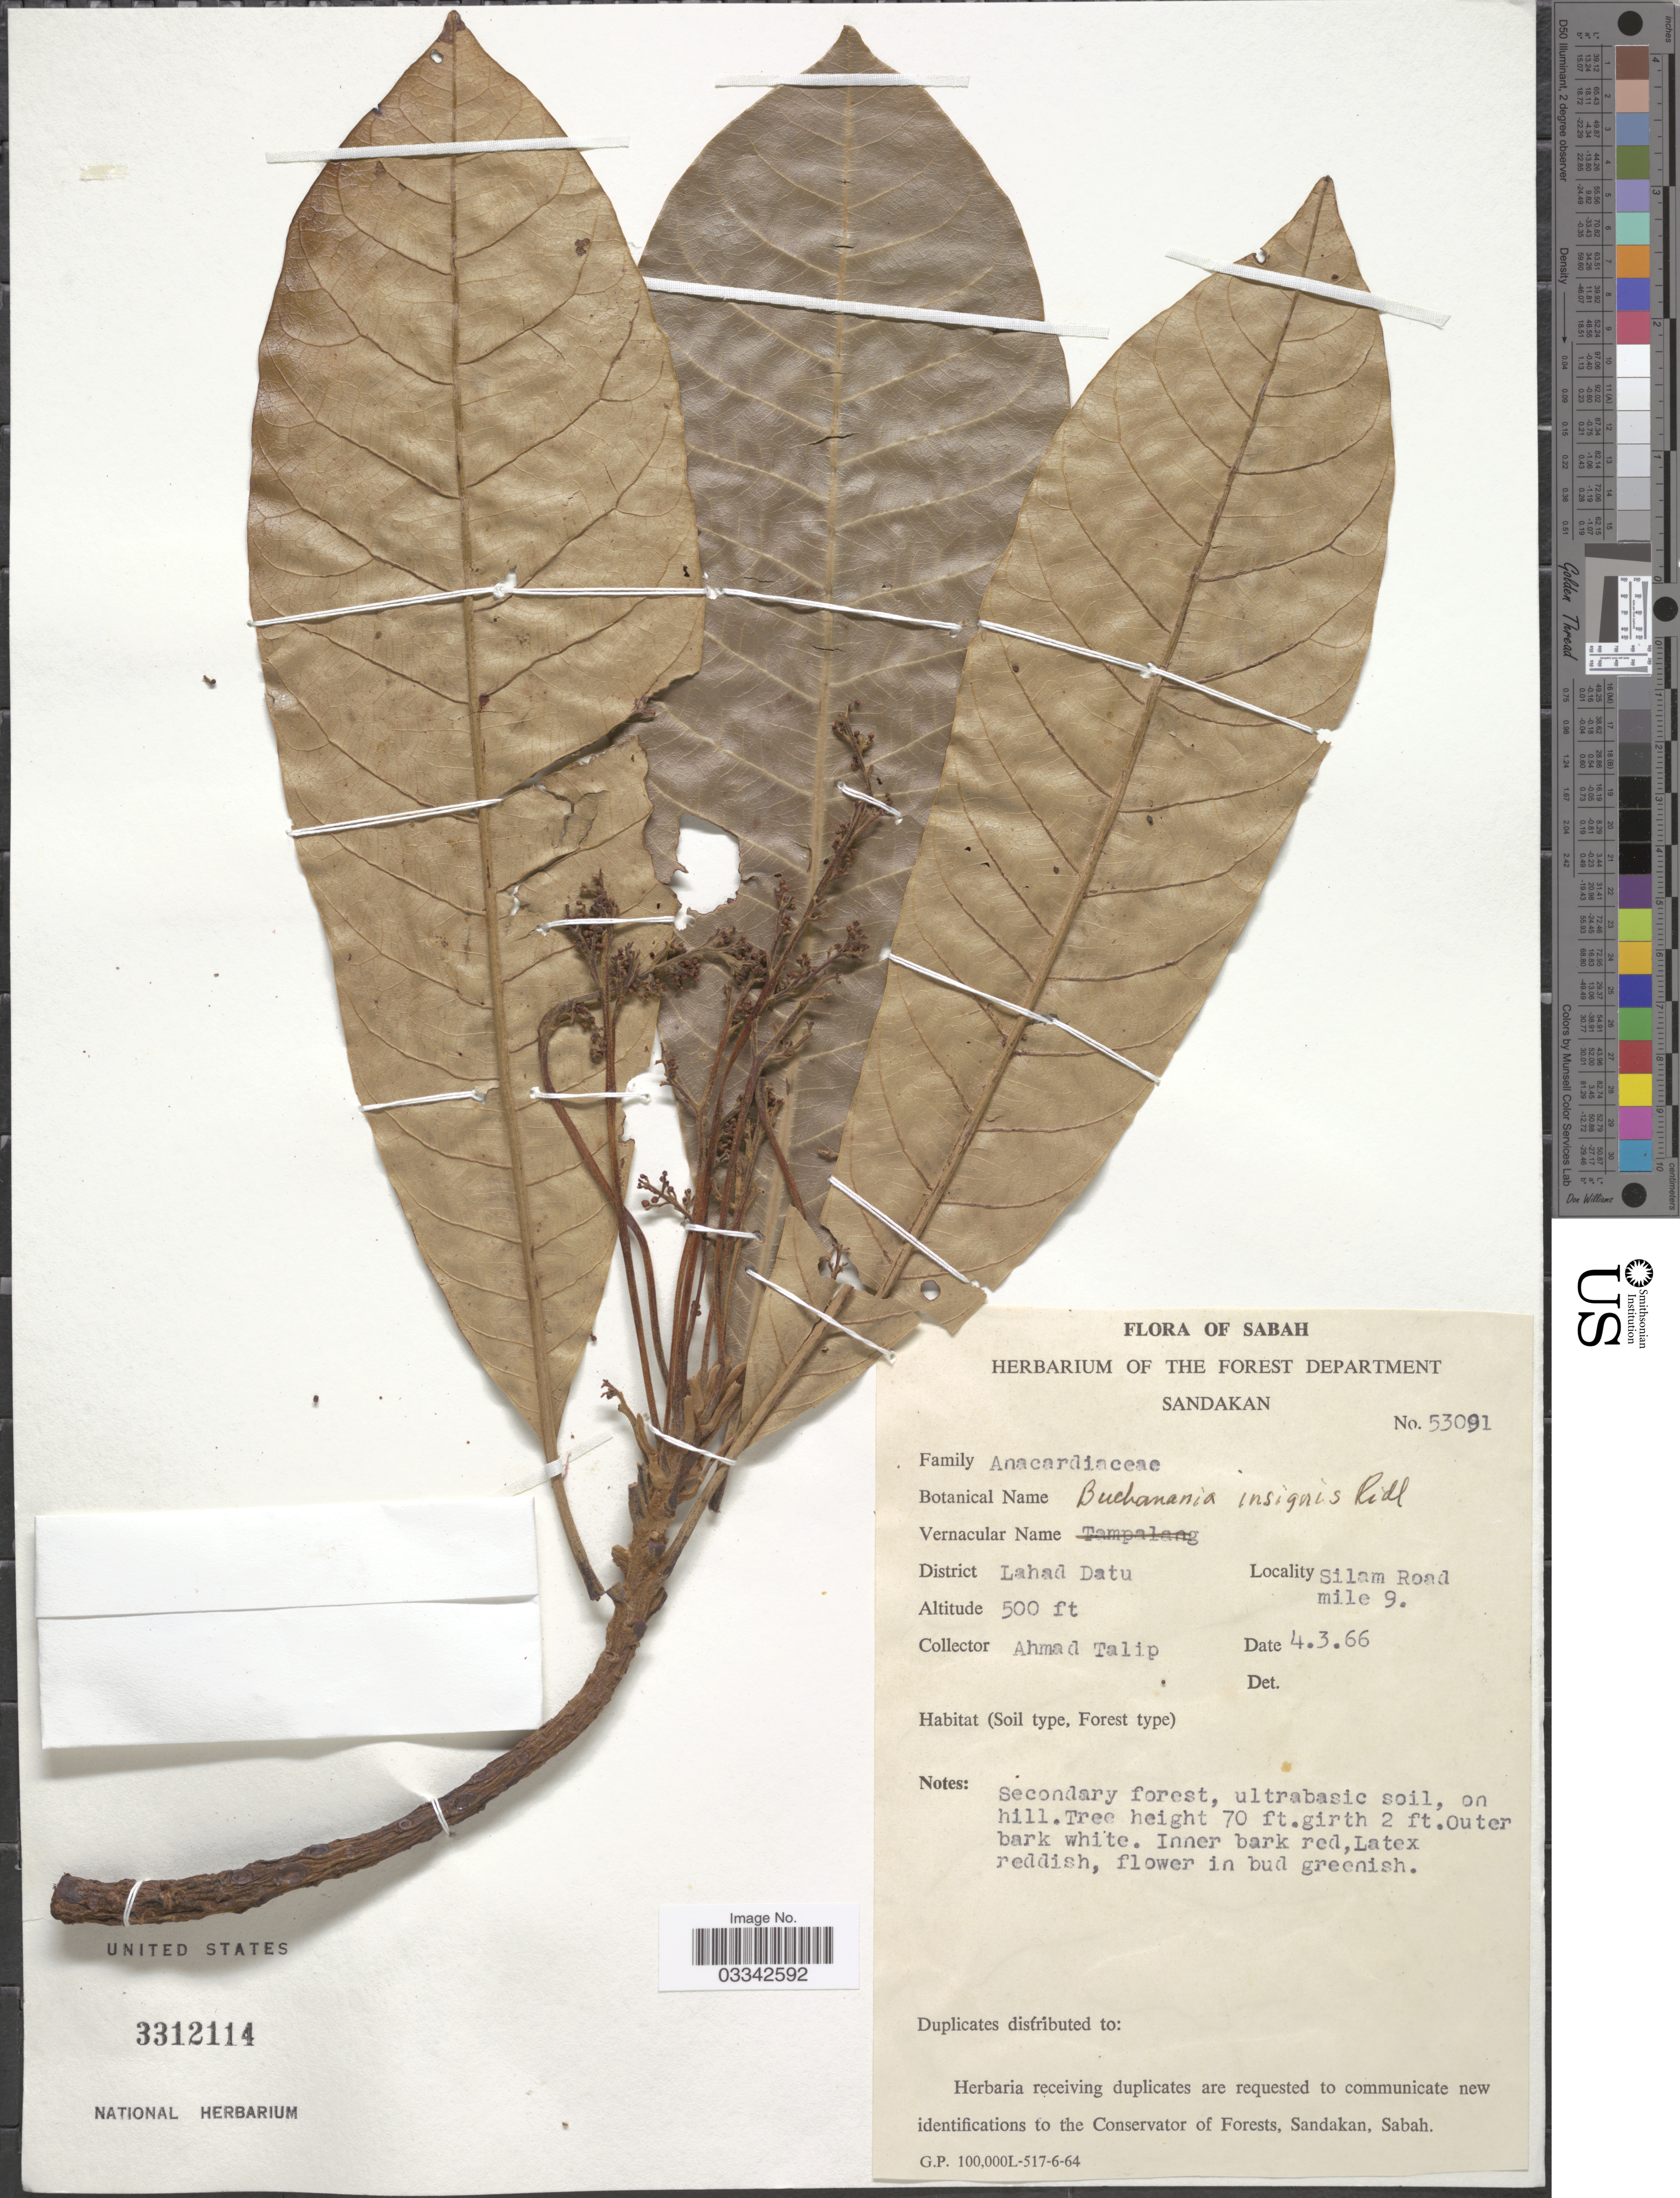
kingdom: Plantae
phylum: Tracheophyta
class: Magnoliopsida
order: Sapindales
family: Anacardiaceae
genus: Buchanania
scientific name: Buchanania insignis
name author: Blume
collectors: A. Talip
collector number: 53091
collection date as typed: Transcribed d/m/y: 4/3/66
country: Malaysia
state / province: Sabah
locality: District Lahad Datu. Silam Road mile 9.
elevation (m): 152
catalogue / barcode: US 3312114